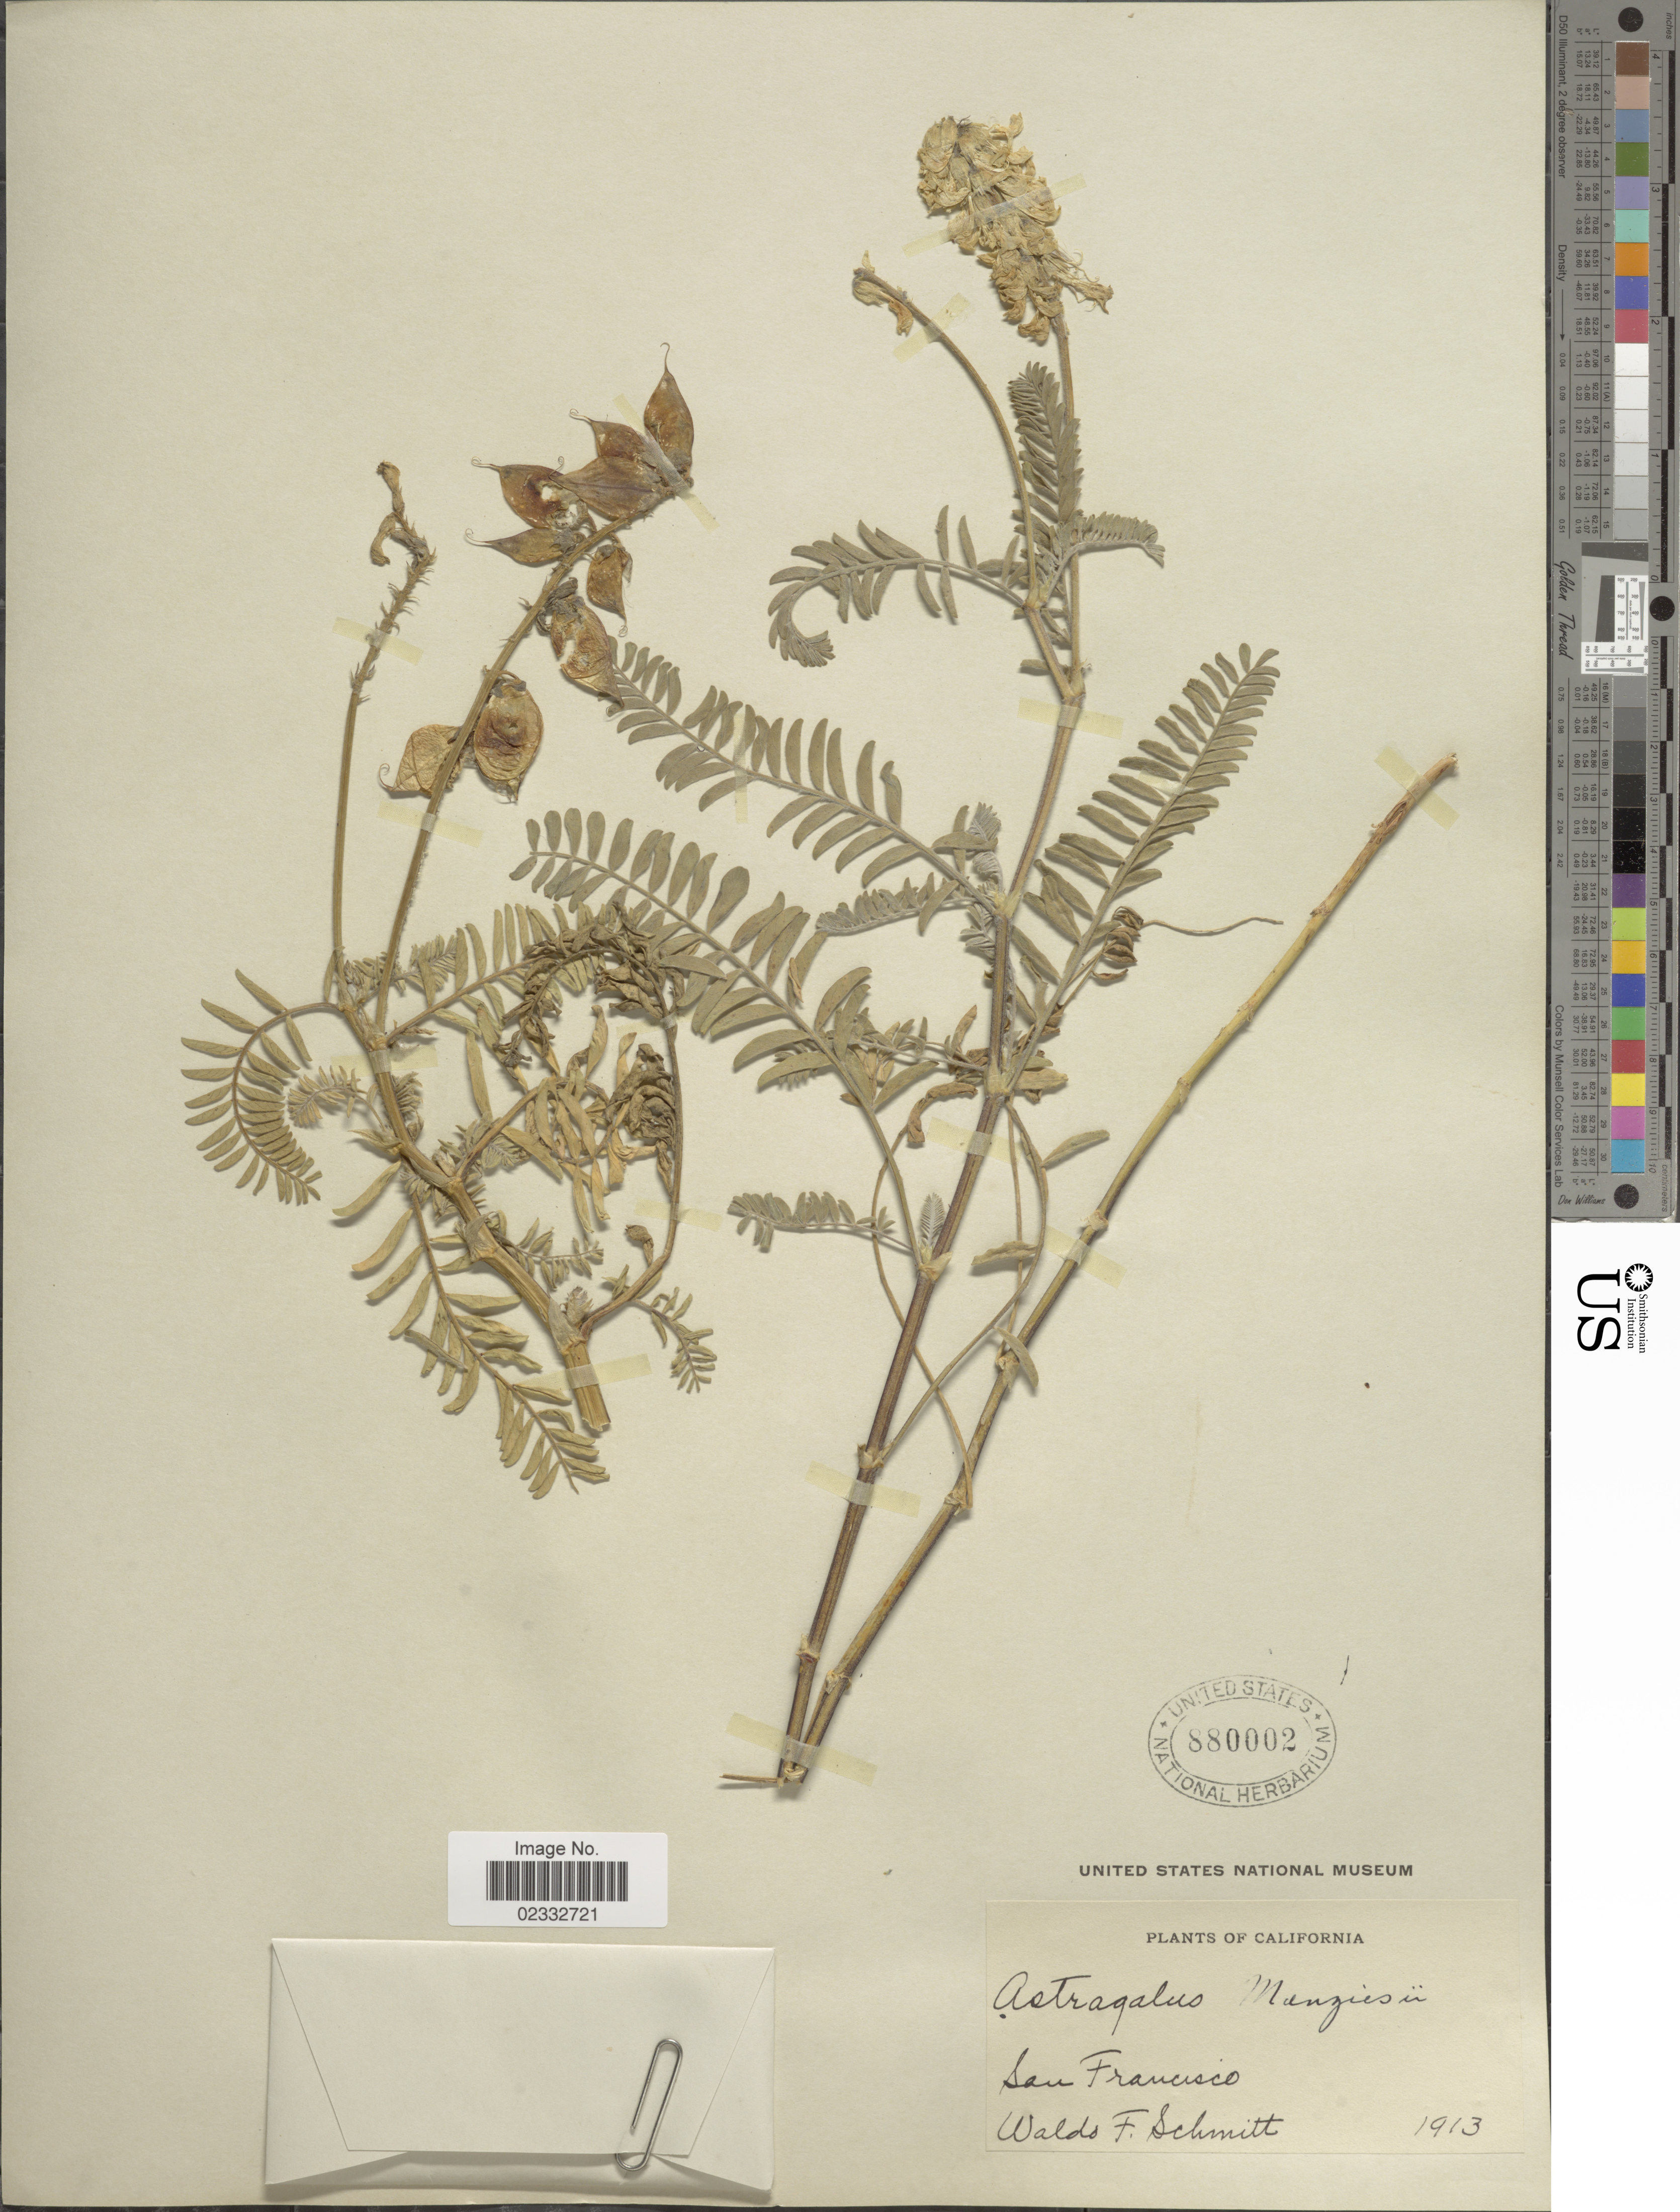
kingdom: Plantae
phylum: Tracheophyta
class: Magnoliopsida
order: Fabales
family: Fabaceae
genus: Astragalus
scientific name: Astragalus menziesii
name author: A. Gray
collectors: W. F. Schmitt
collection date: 1913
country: United States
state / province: California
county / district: San Francisco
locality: San Francisco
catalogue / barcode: US 880002